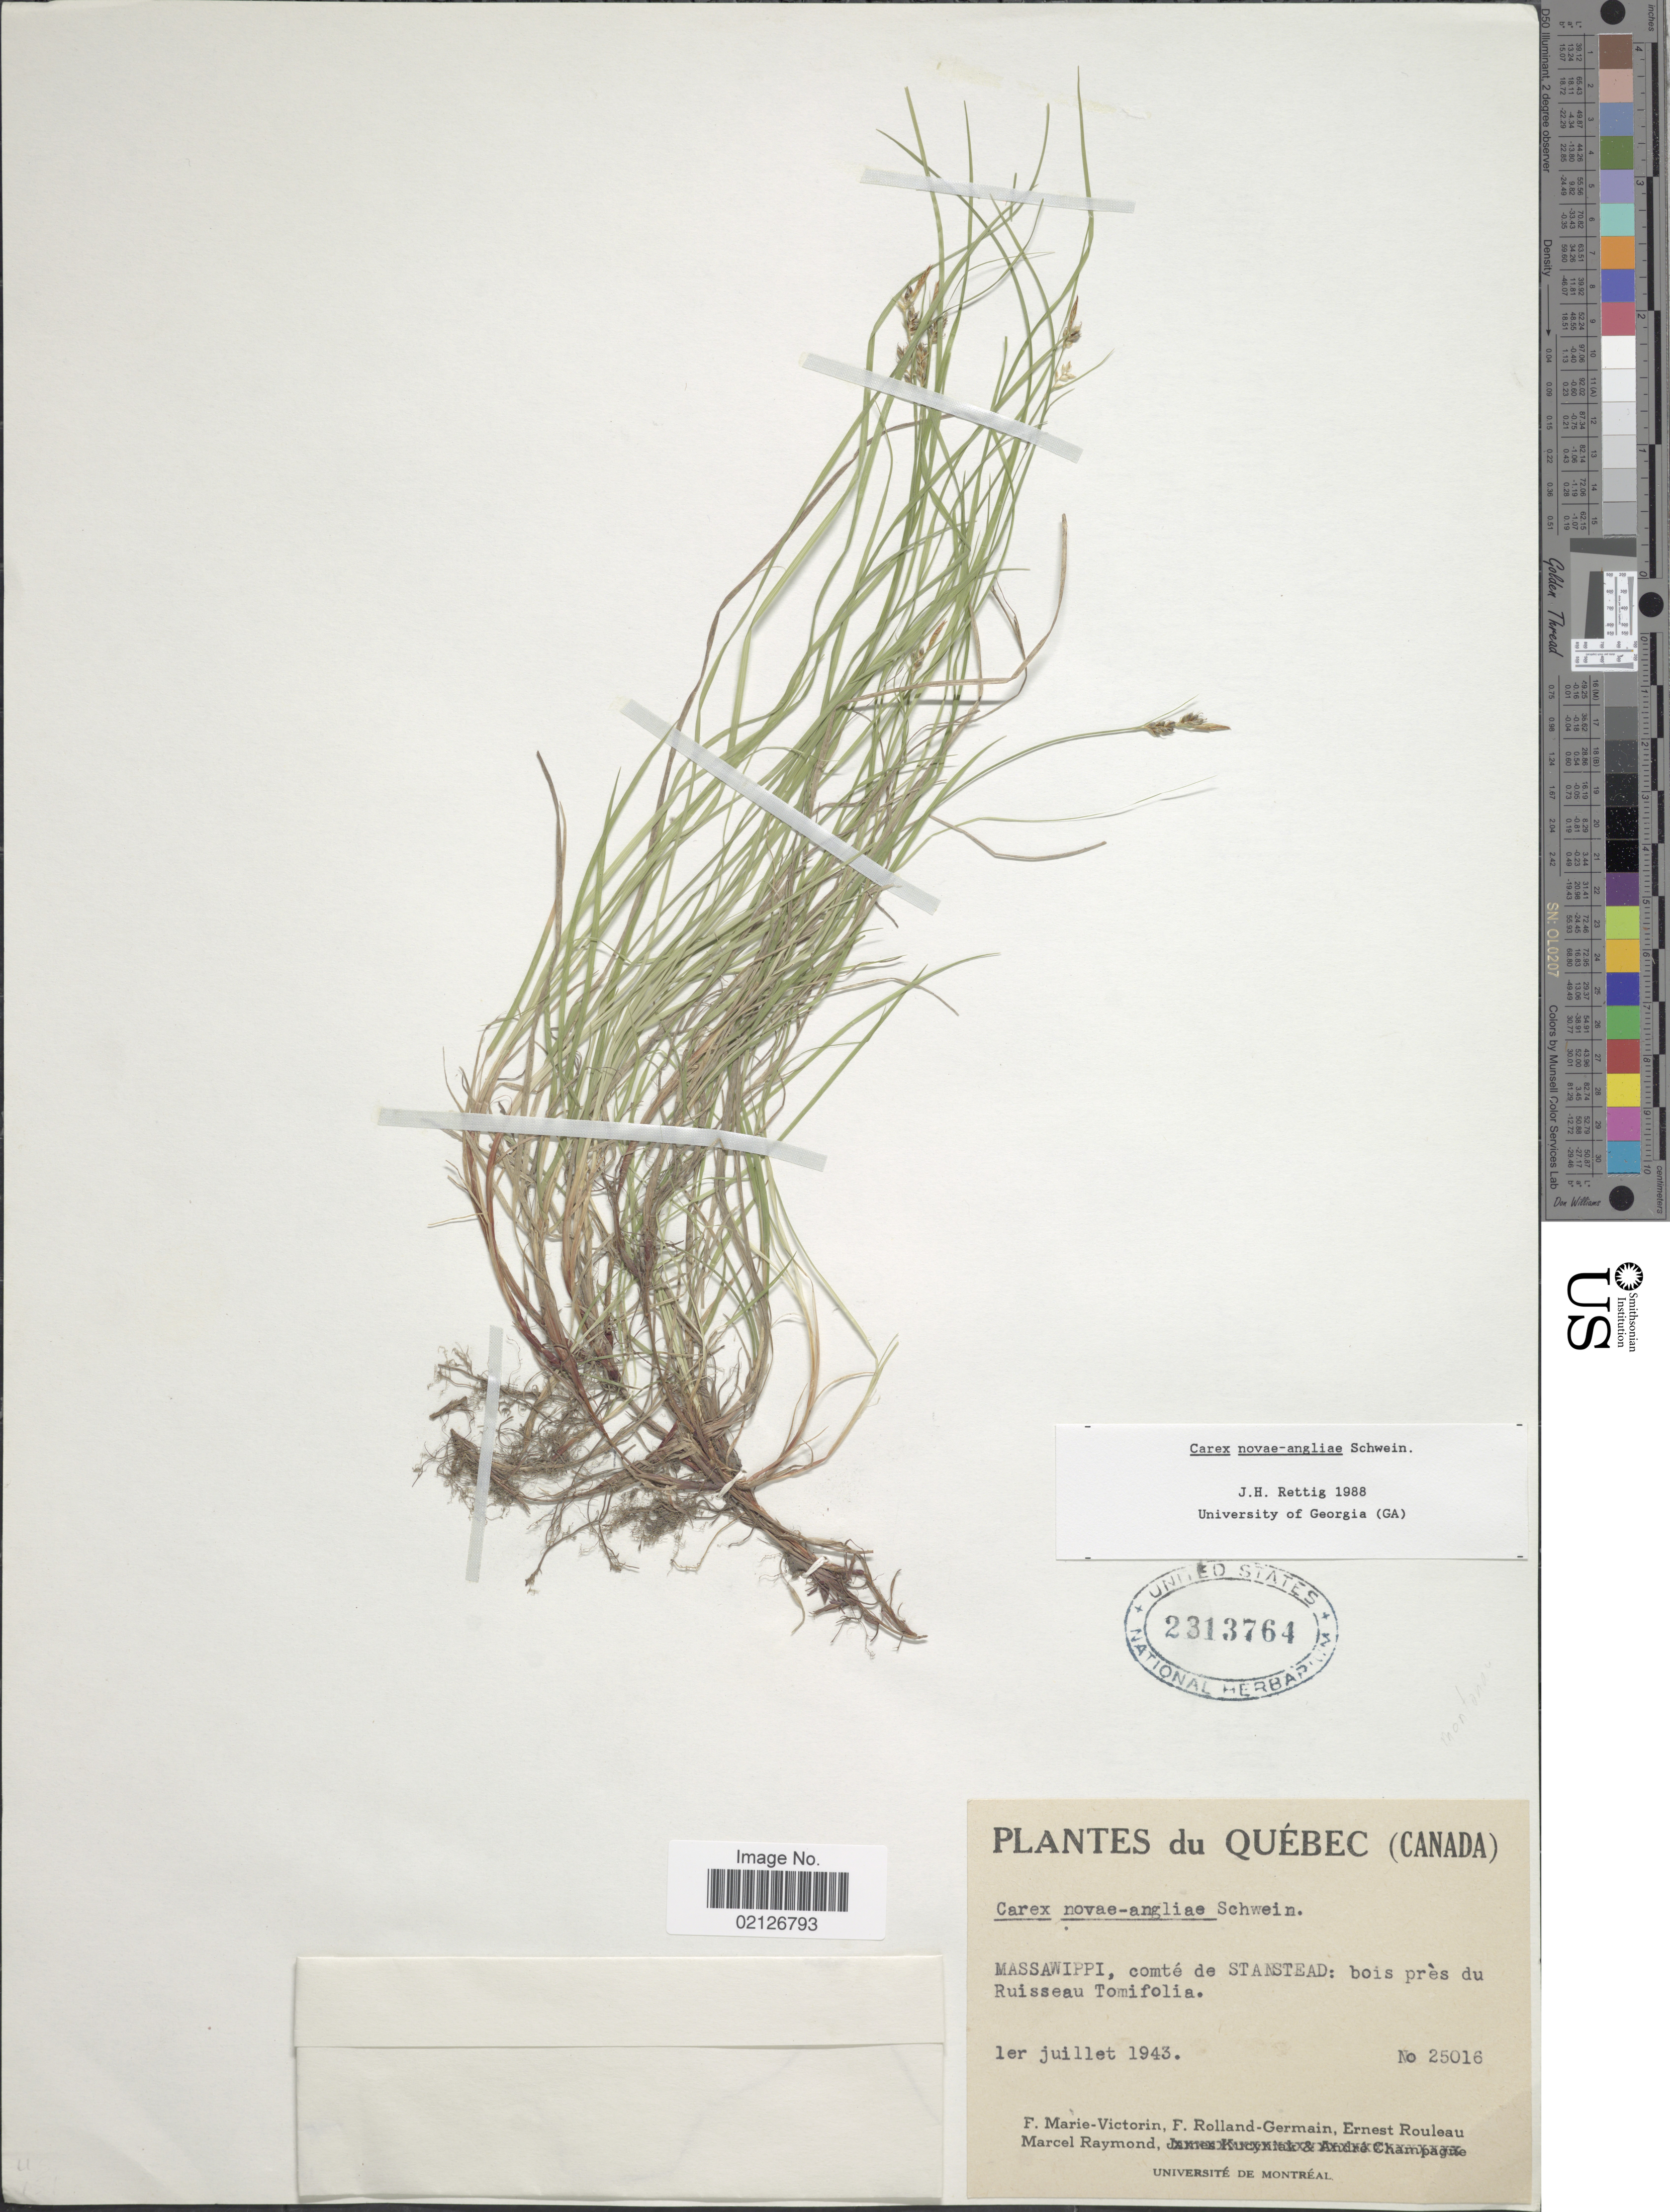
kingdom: Plantae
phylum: Tracheophyta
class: Liliopsida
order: Poales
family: Cyperaceae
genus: Carex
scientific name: Carex novae-angliae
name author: Schwein.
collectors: F. Marie-Victorin, Rolland-Germain, E. Rouleau & M. Raymond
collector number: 25016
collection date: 1943-07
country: Canada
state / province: Quebec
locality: Massawippi, comte de Stanstead: bois pres du Ruisseau Tomifolia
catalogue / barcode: US 2313764